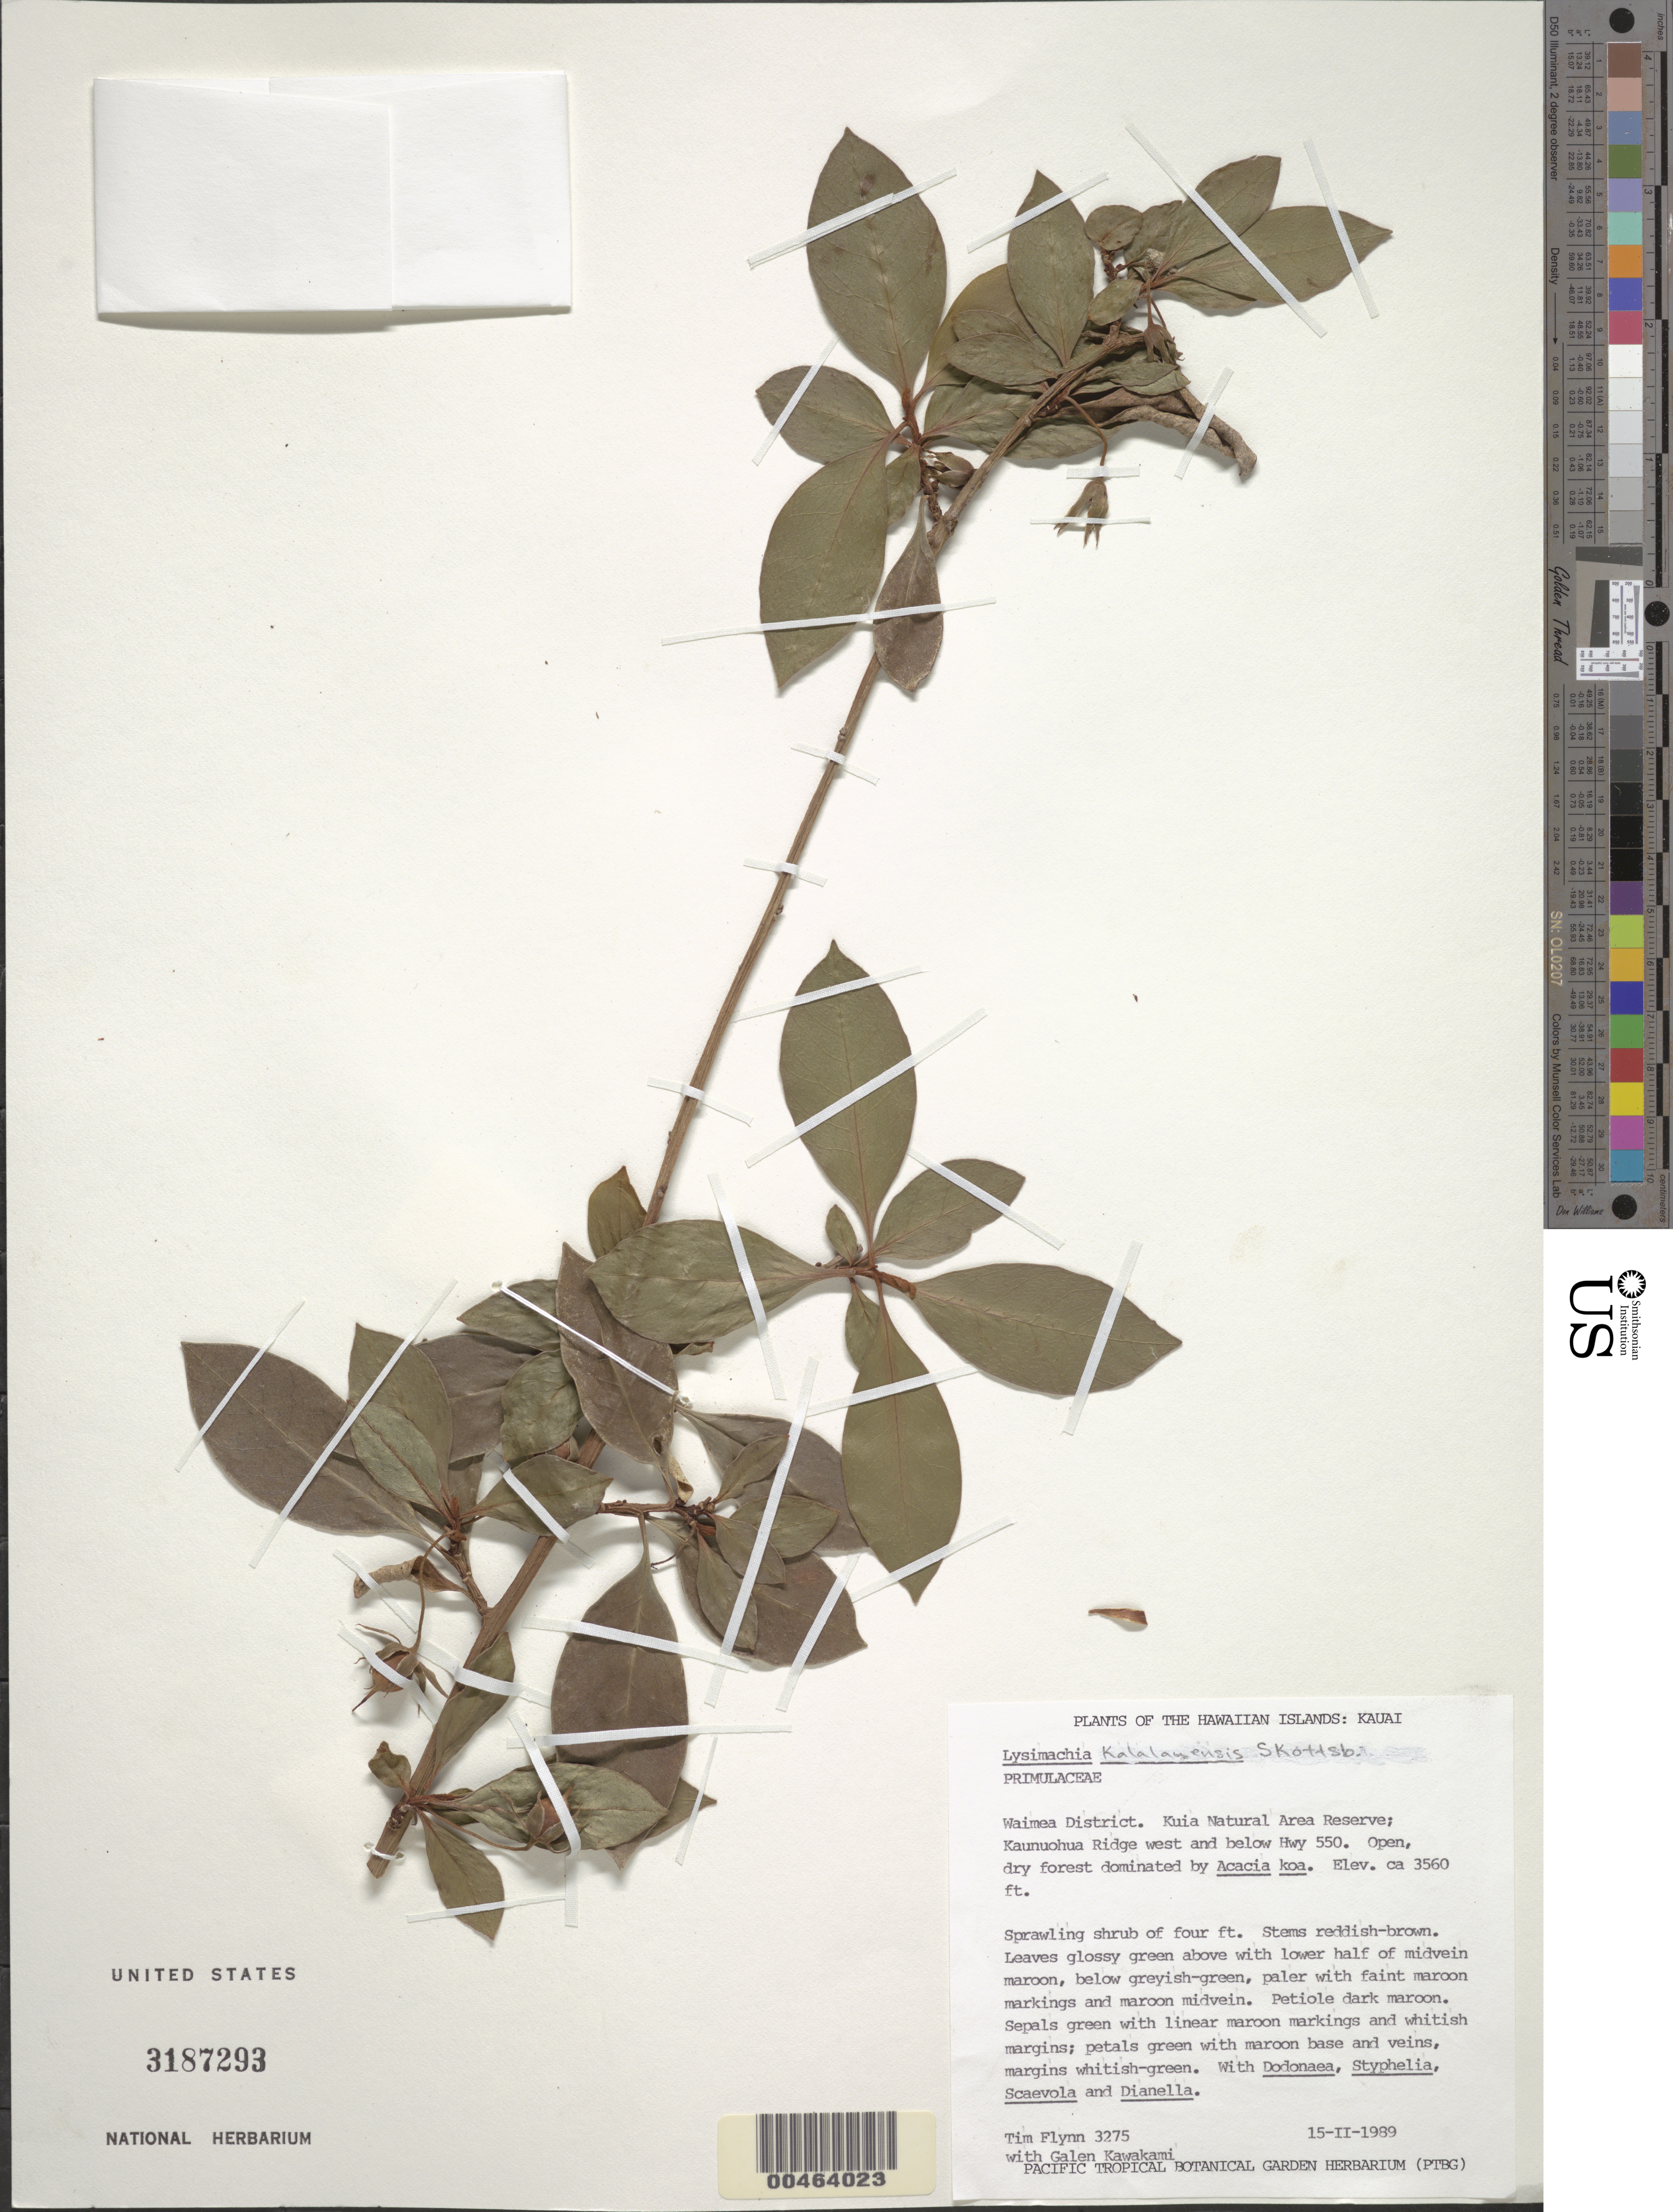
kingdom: Plantae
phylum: Tracheophyta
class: Magnoliopsida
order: Ericales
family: Primulaceae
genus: Lysimachia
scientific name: Lysimachia kalalauensis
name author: Skottsb.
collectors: T. W. Flynn & G. Kawakami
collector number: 3275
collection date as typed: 15 Feb 1989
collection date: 1989-02-15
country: United States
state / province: Hawaii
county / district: Kauai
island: Kaua'i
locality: Waimea District. Kuia Natural Area Reserve; Kaunuohua Ridge west and below Hwy 550.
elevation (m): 1085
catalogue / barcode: US 3187293